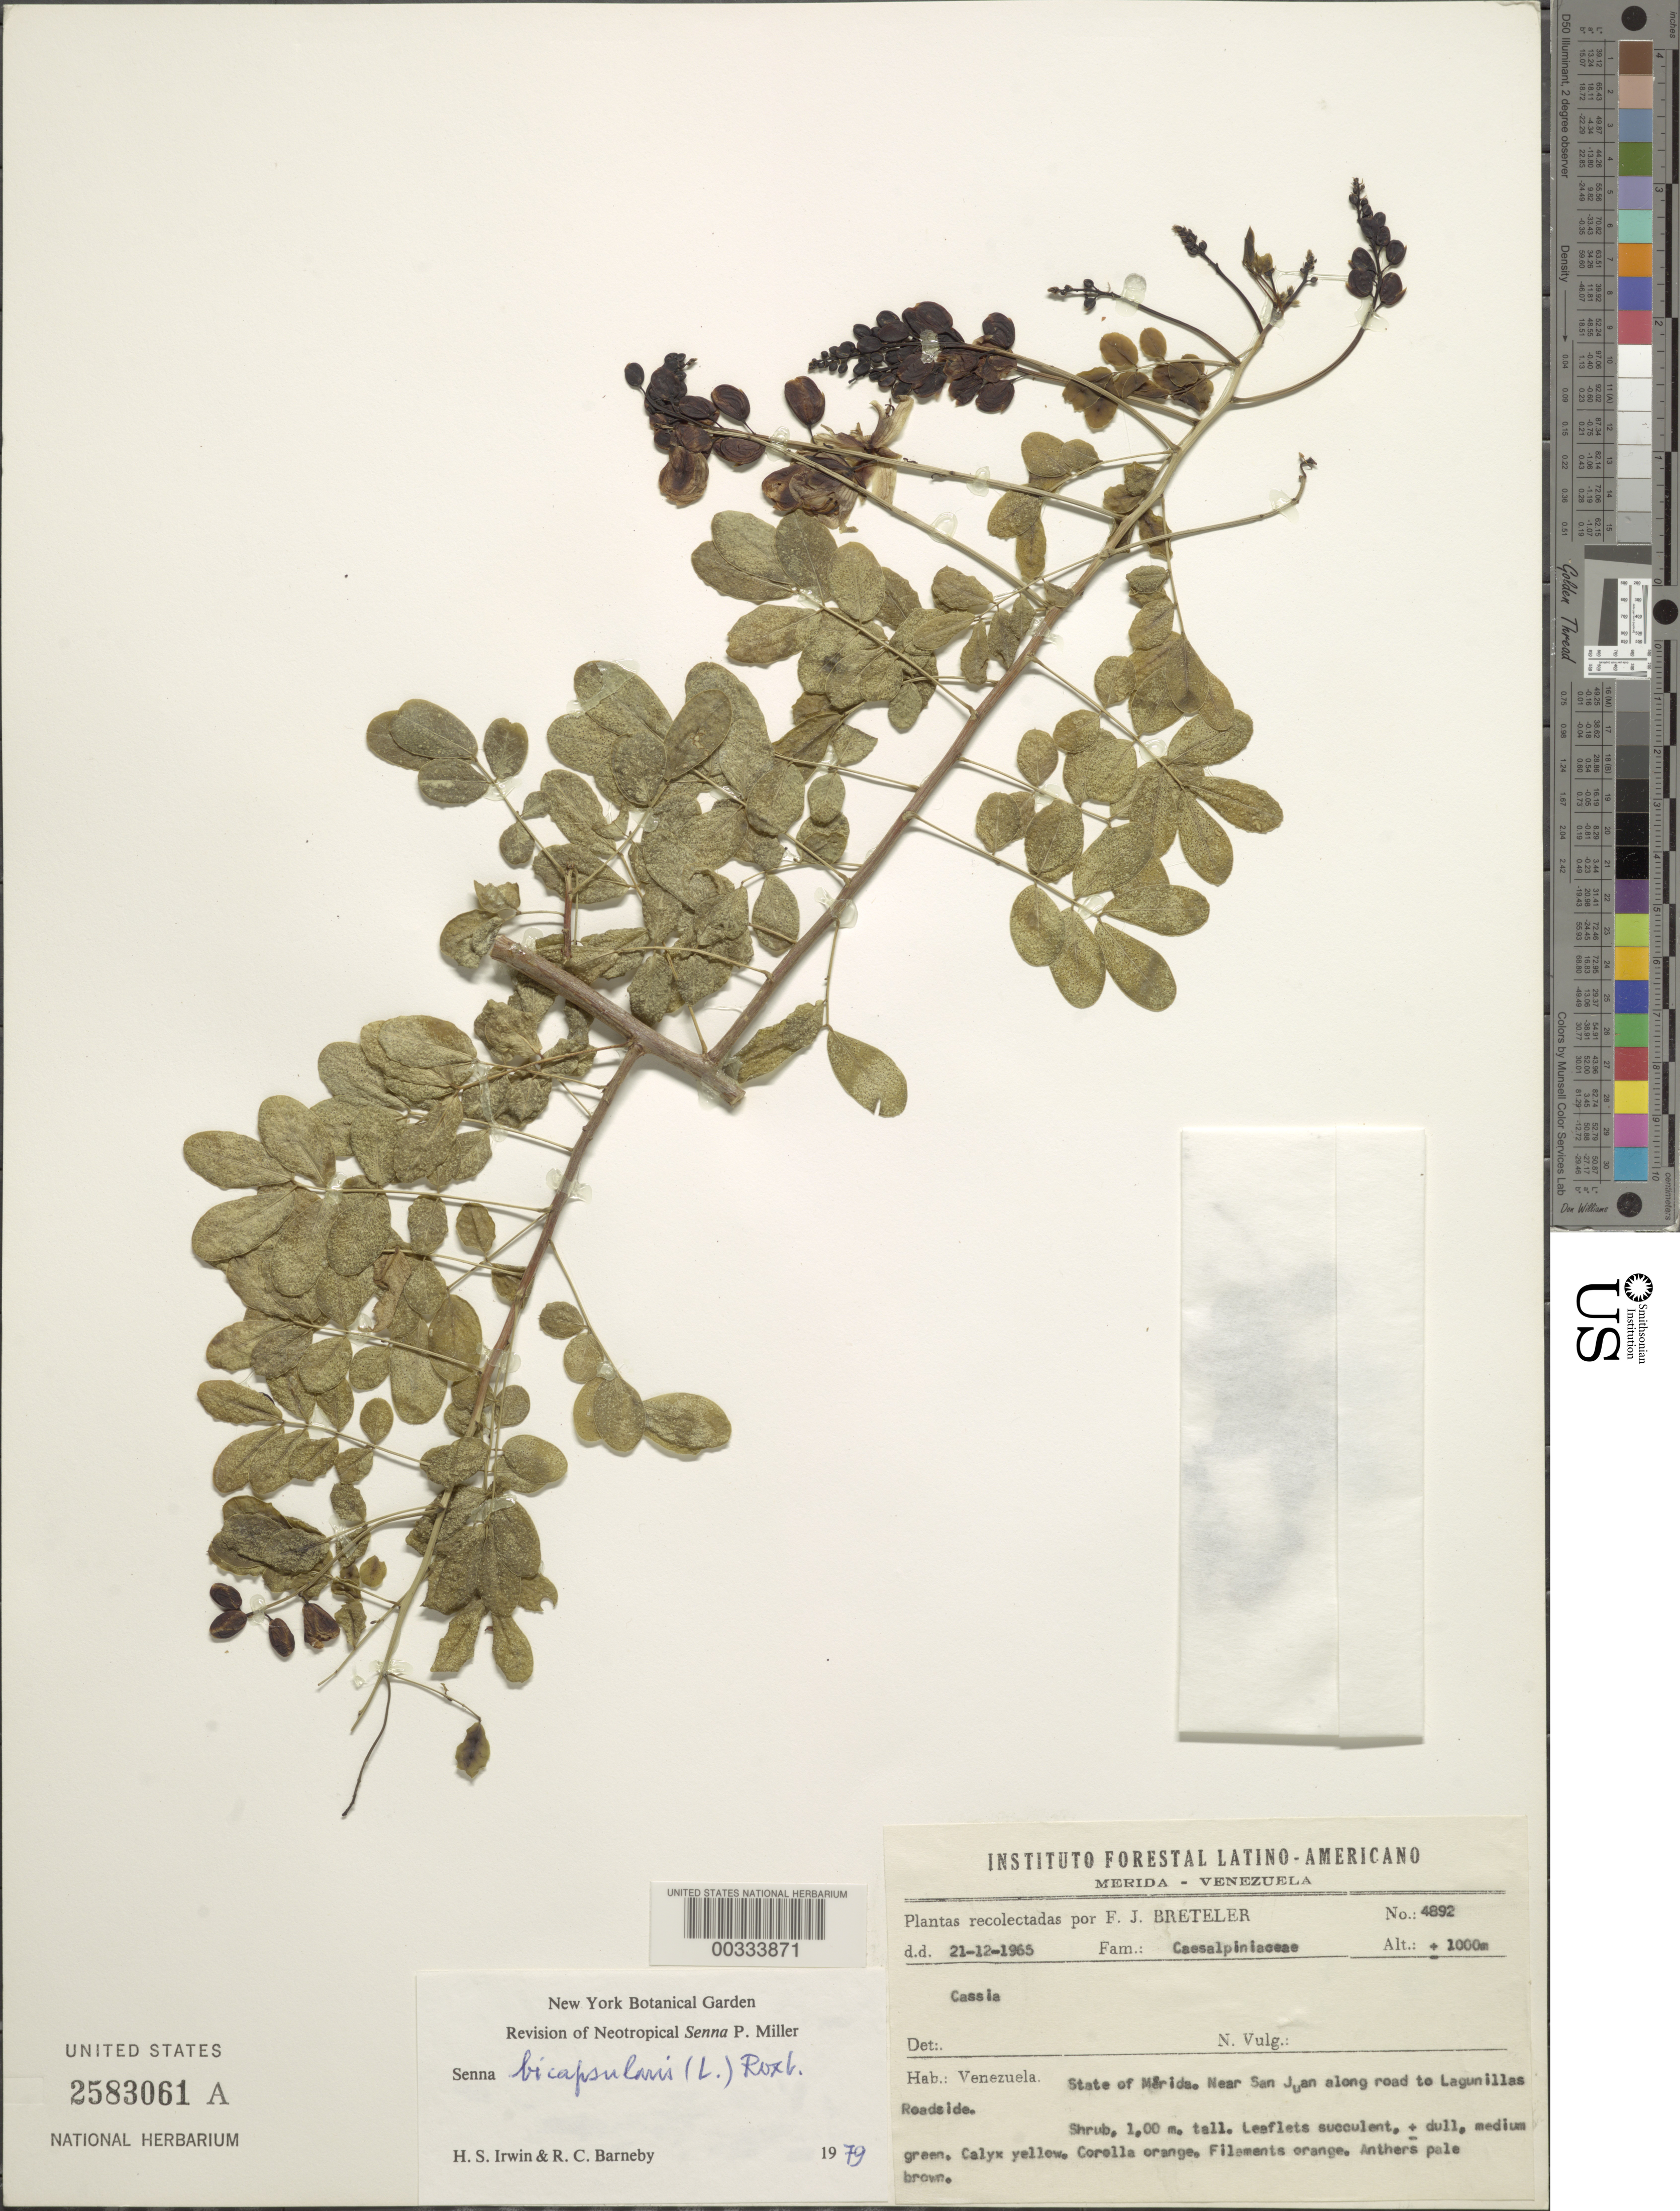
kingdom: Plantae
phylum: Tracheophyta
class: Magnoliopsida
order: Fabales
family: Fabaceae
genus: Senna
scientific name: Senna bicapsularis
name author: (L.) Roxb.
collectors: F. J. Breteler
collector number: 4892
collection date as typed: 21 Dec 1965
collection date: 1965-12-21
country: Venezuela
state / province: Mérida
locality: Near san juan along road to lagunillas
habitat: Roadsides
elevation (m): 1000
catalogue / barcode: US 2583061A